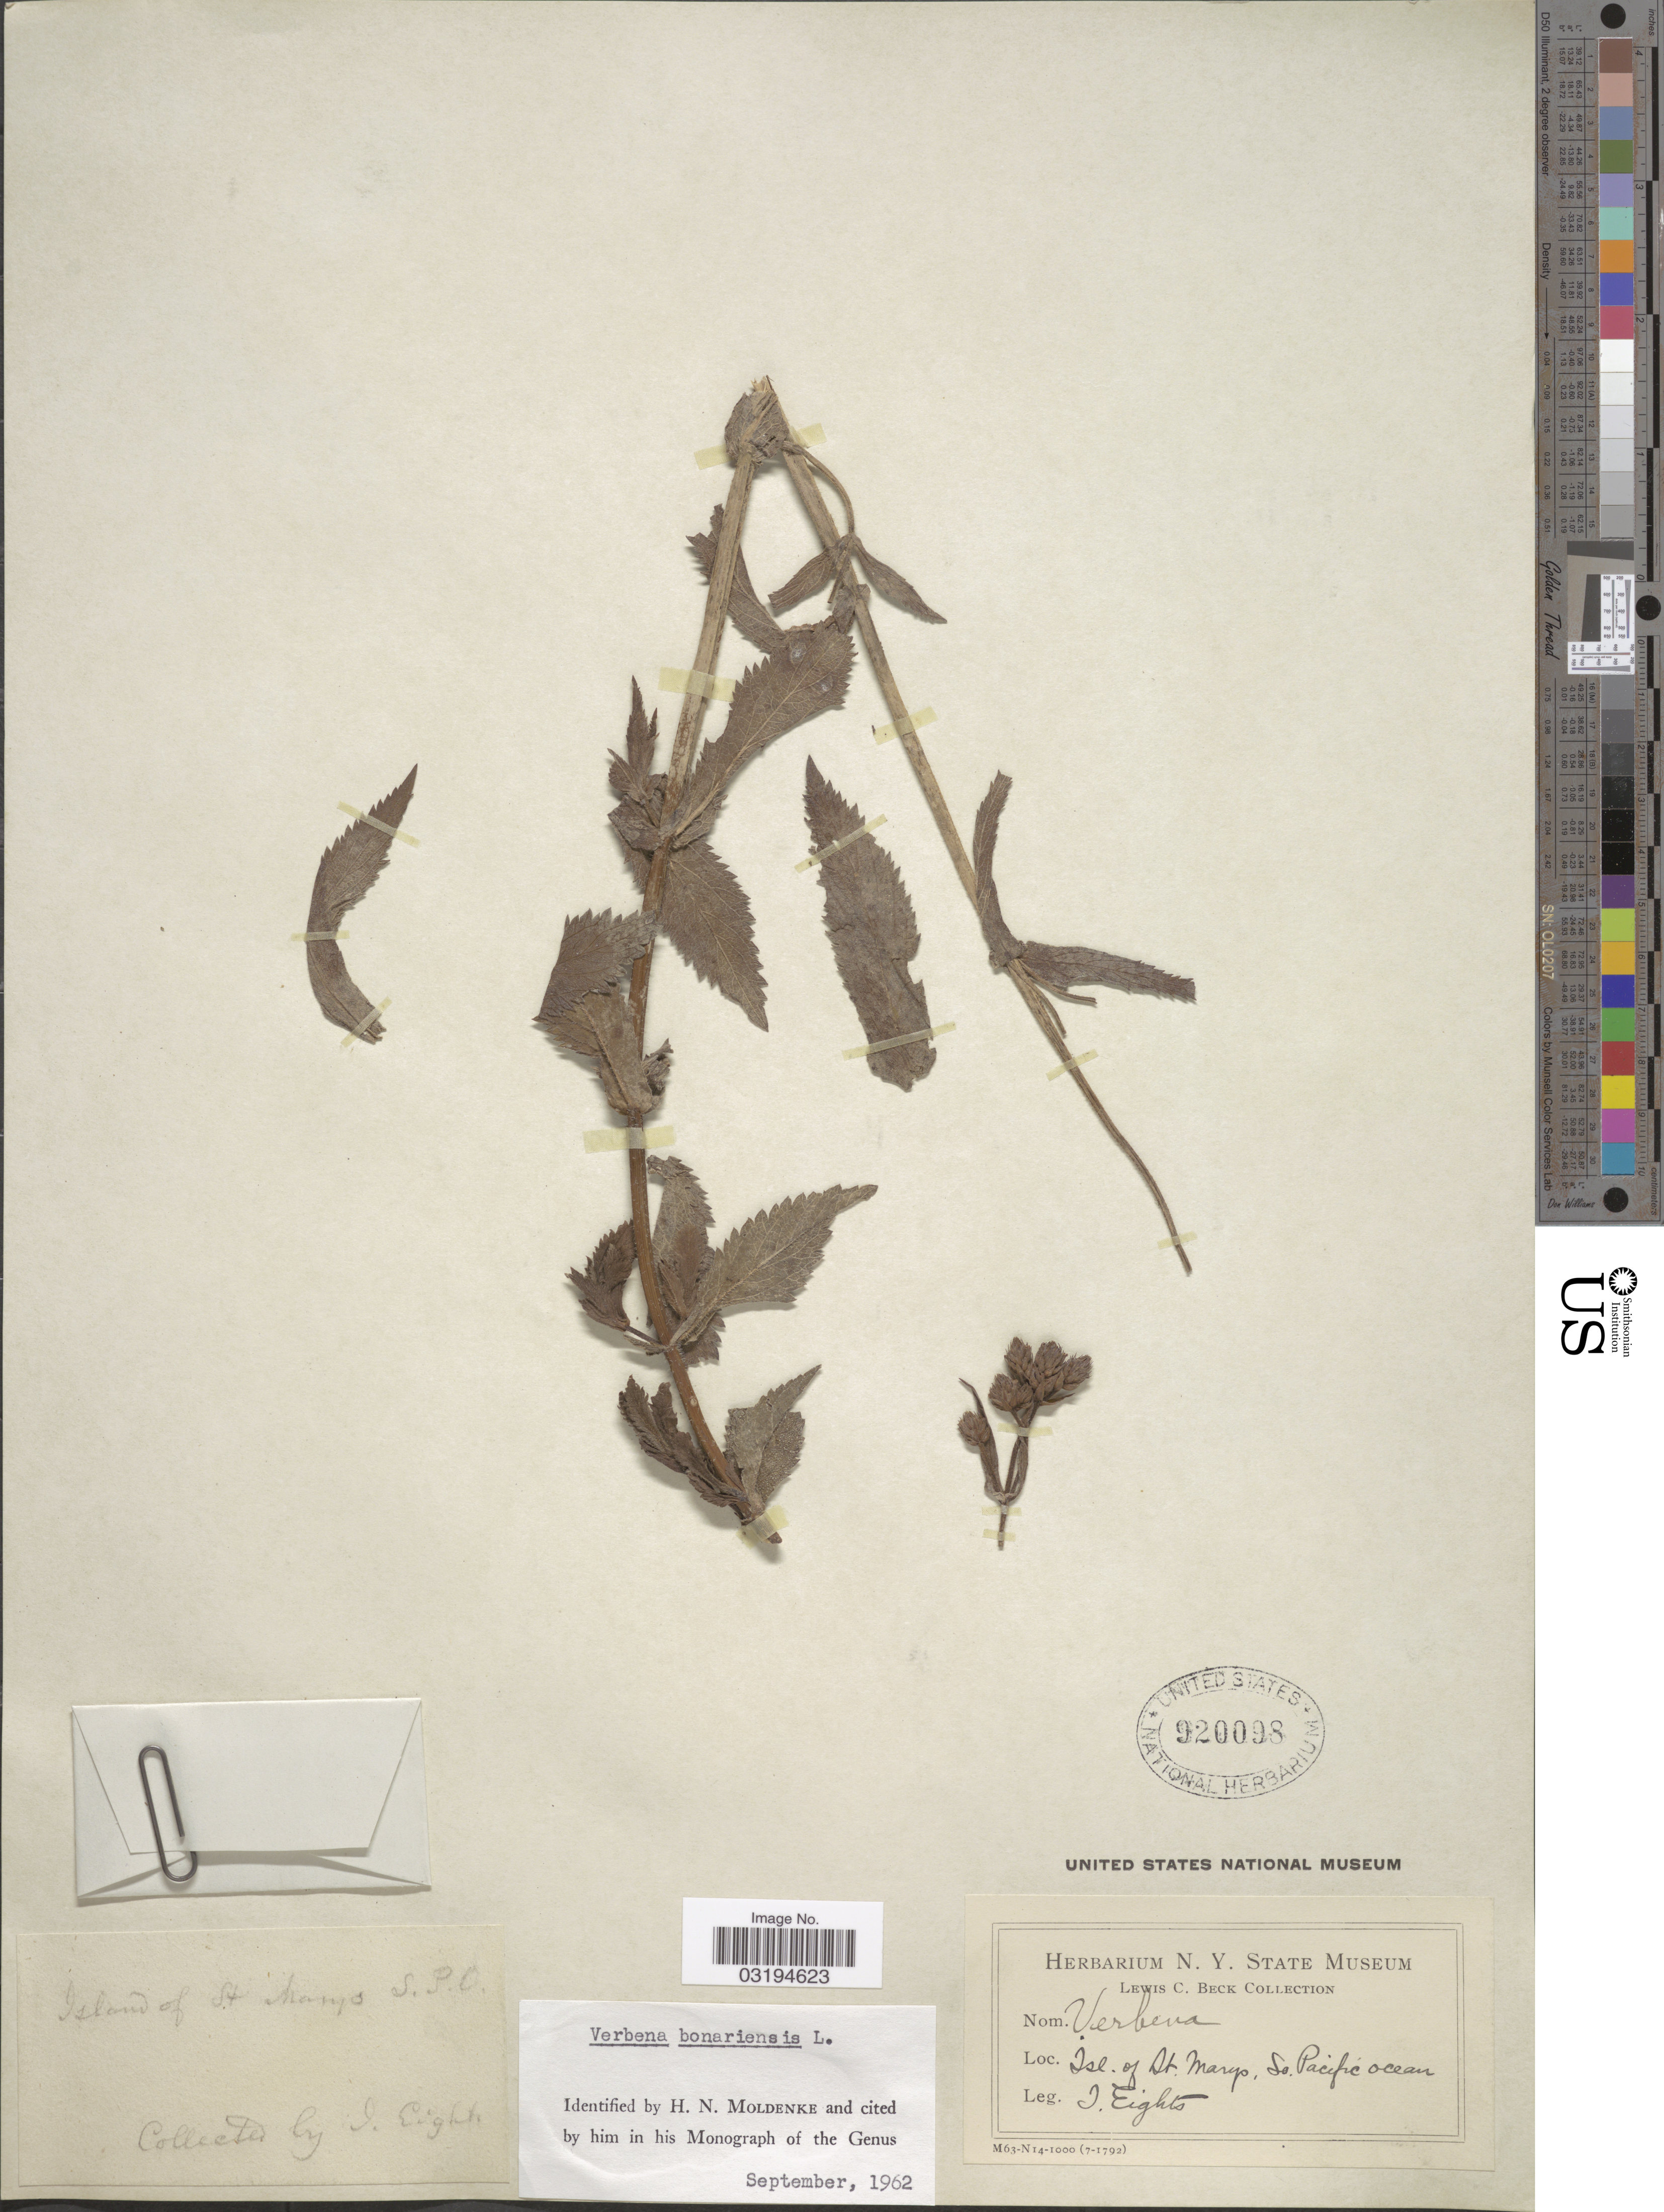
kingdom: Plantae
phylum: Tracheophyta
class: Magnoliopsida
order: Lamiales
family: Verbenaceae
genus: Verbena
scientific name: Verbena bonariensis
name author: L.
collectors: I. Eights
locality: Island of St. Marys, So. Pacific Ocean.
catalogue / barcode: US 920098